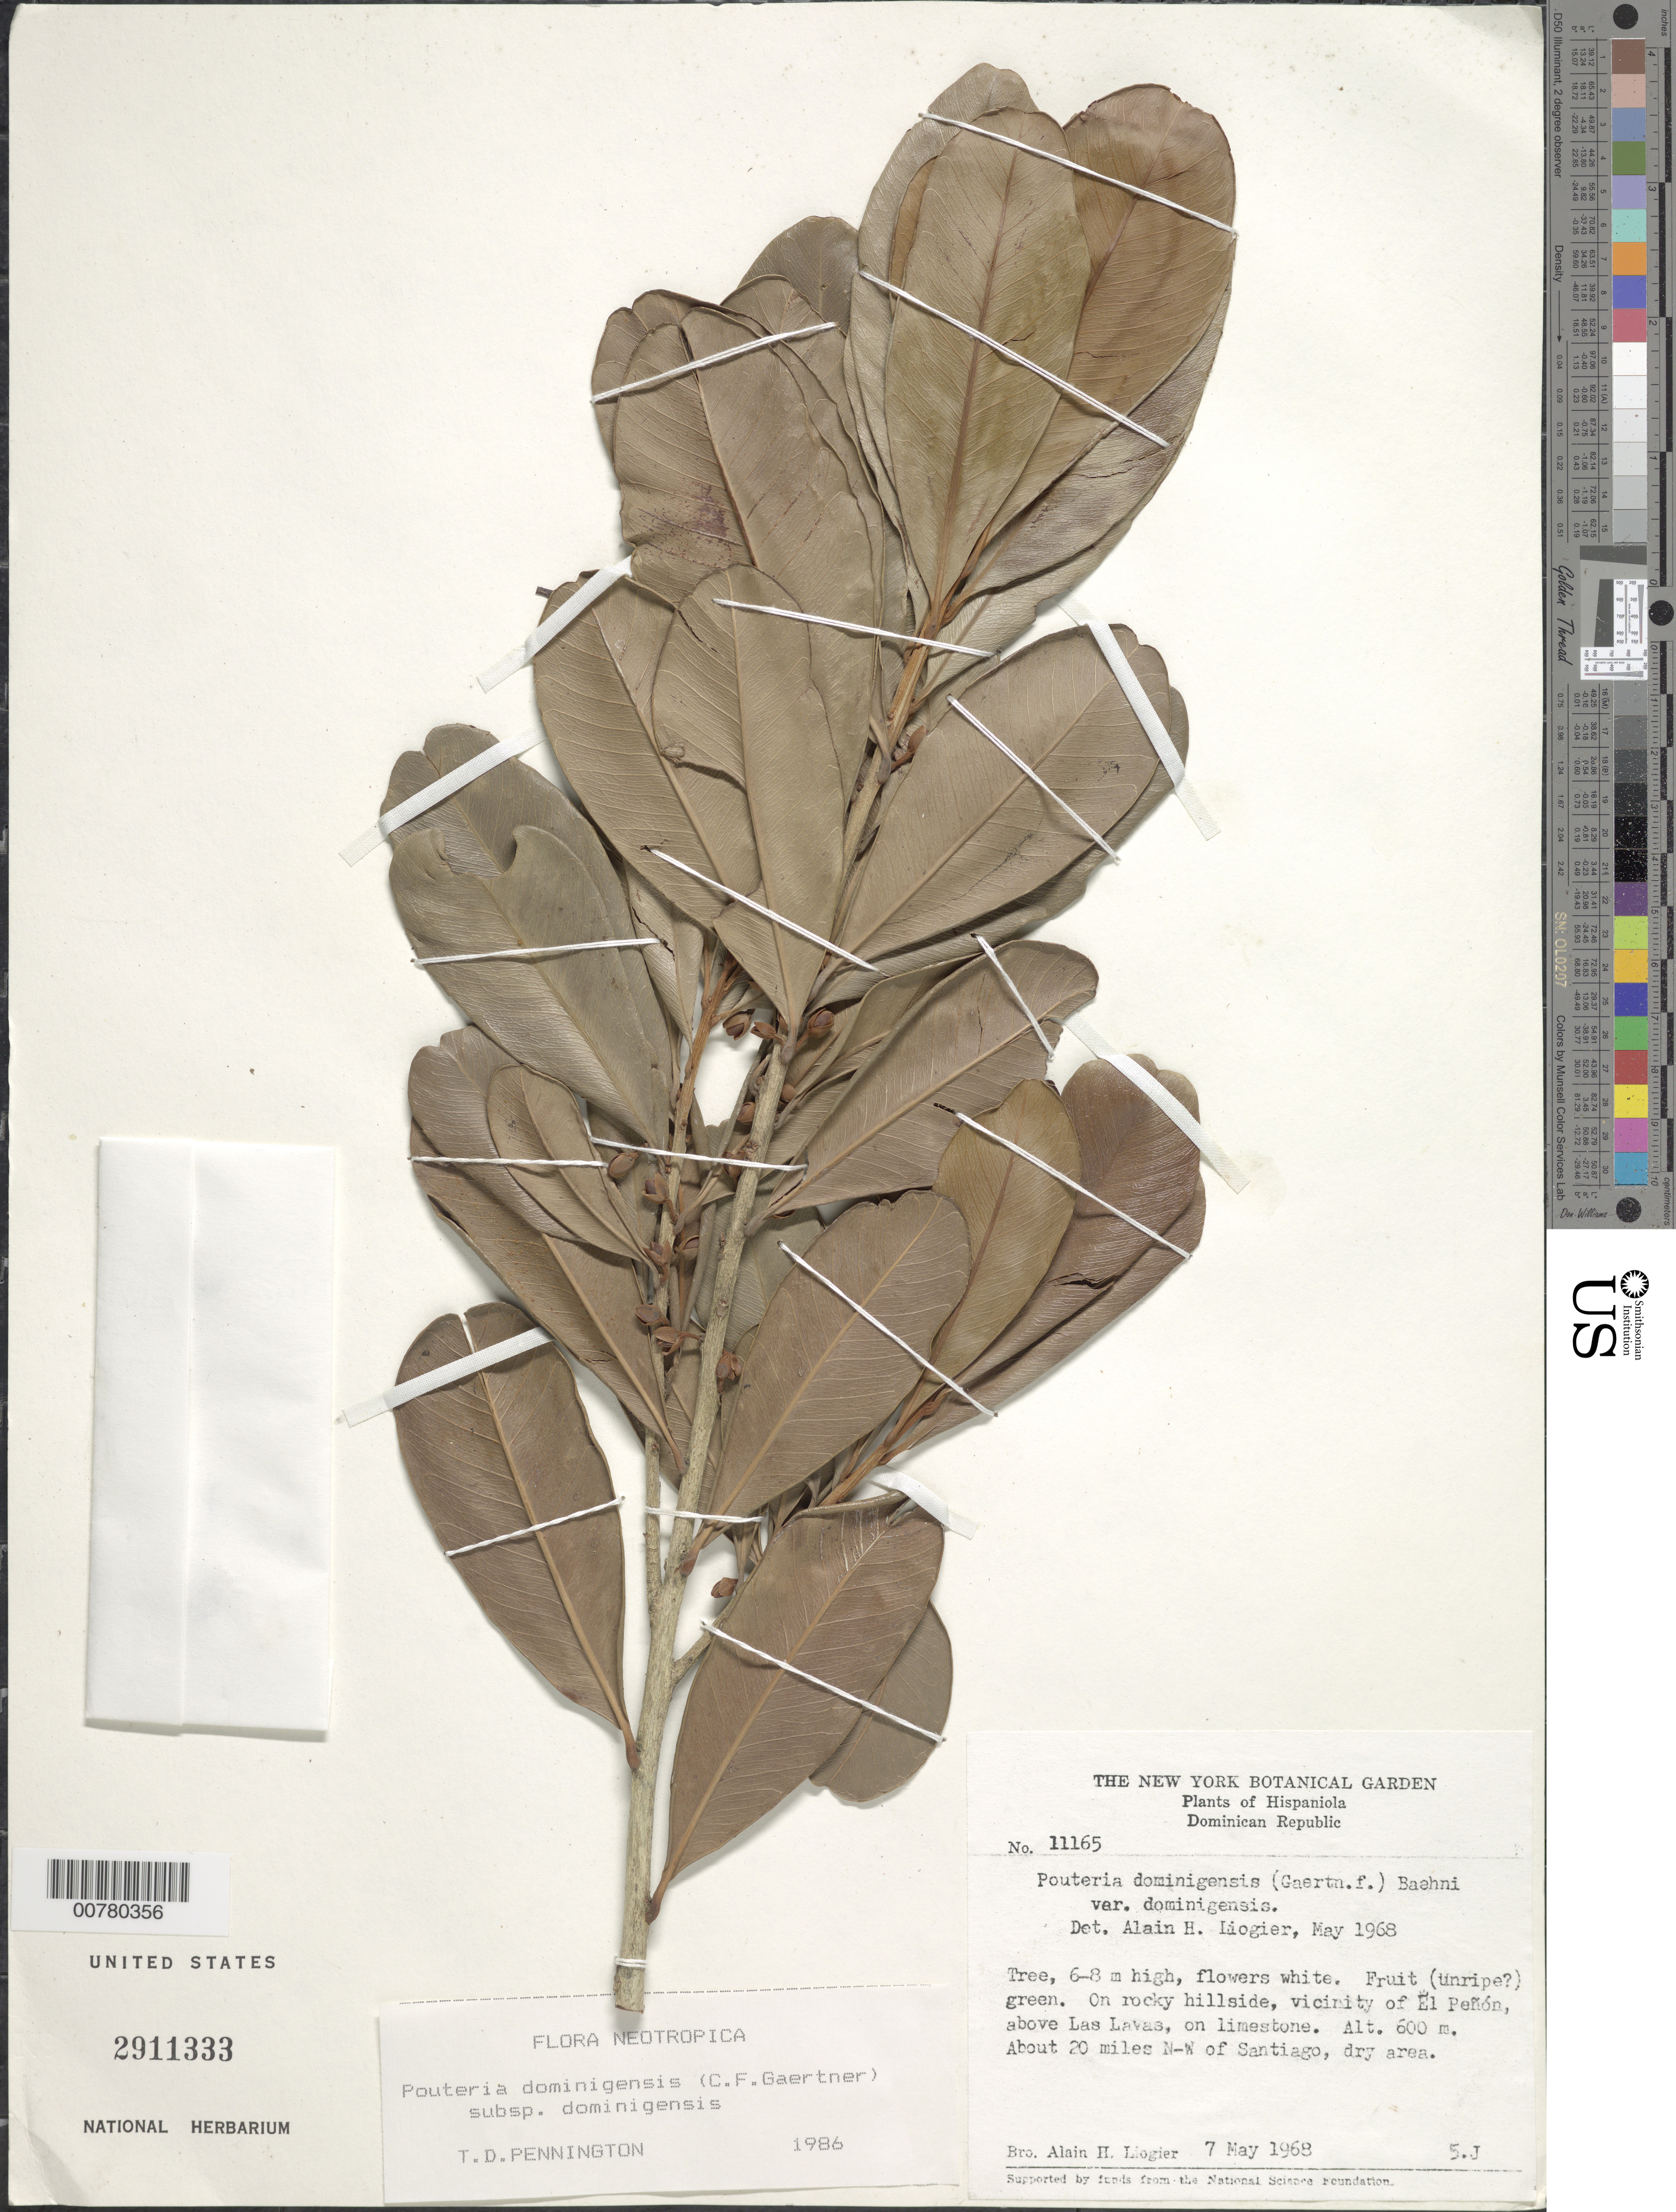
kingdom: Plantae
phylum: Tracheophyta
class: Magnoliopsida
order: Ericales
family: Sapotaceae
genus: Pouteria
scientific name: Pouteria domingensis subsp. domingensis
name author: (C.F. Gaertn.) Baehni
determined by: Pennington, T. D., (K)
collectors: A. H. Liogier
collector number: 11165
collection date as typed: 07 May 1968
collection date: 1968-05-07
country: Dominican Republic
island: Hispaniola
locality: About 20 miles N-W of Santiago, vicinity of El Peñón, above Las Lavas.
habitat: On rocky hillside, dry area.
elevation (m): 600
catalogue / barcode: US 2911333